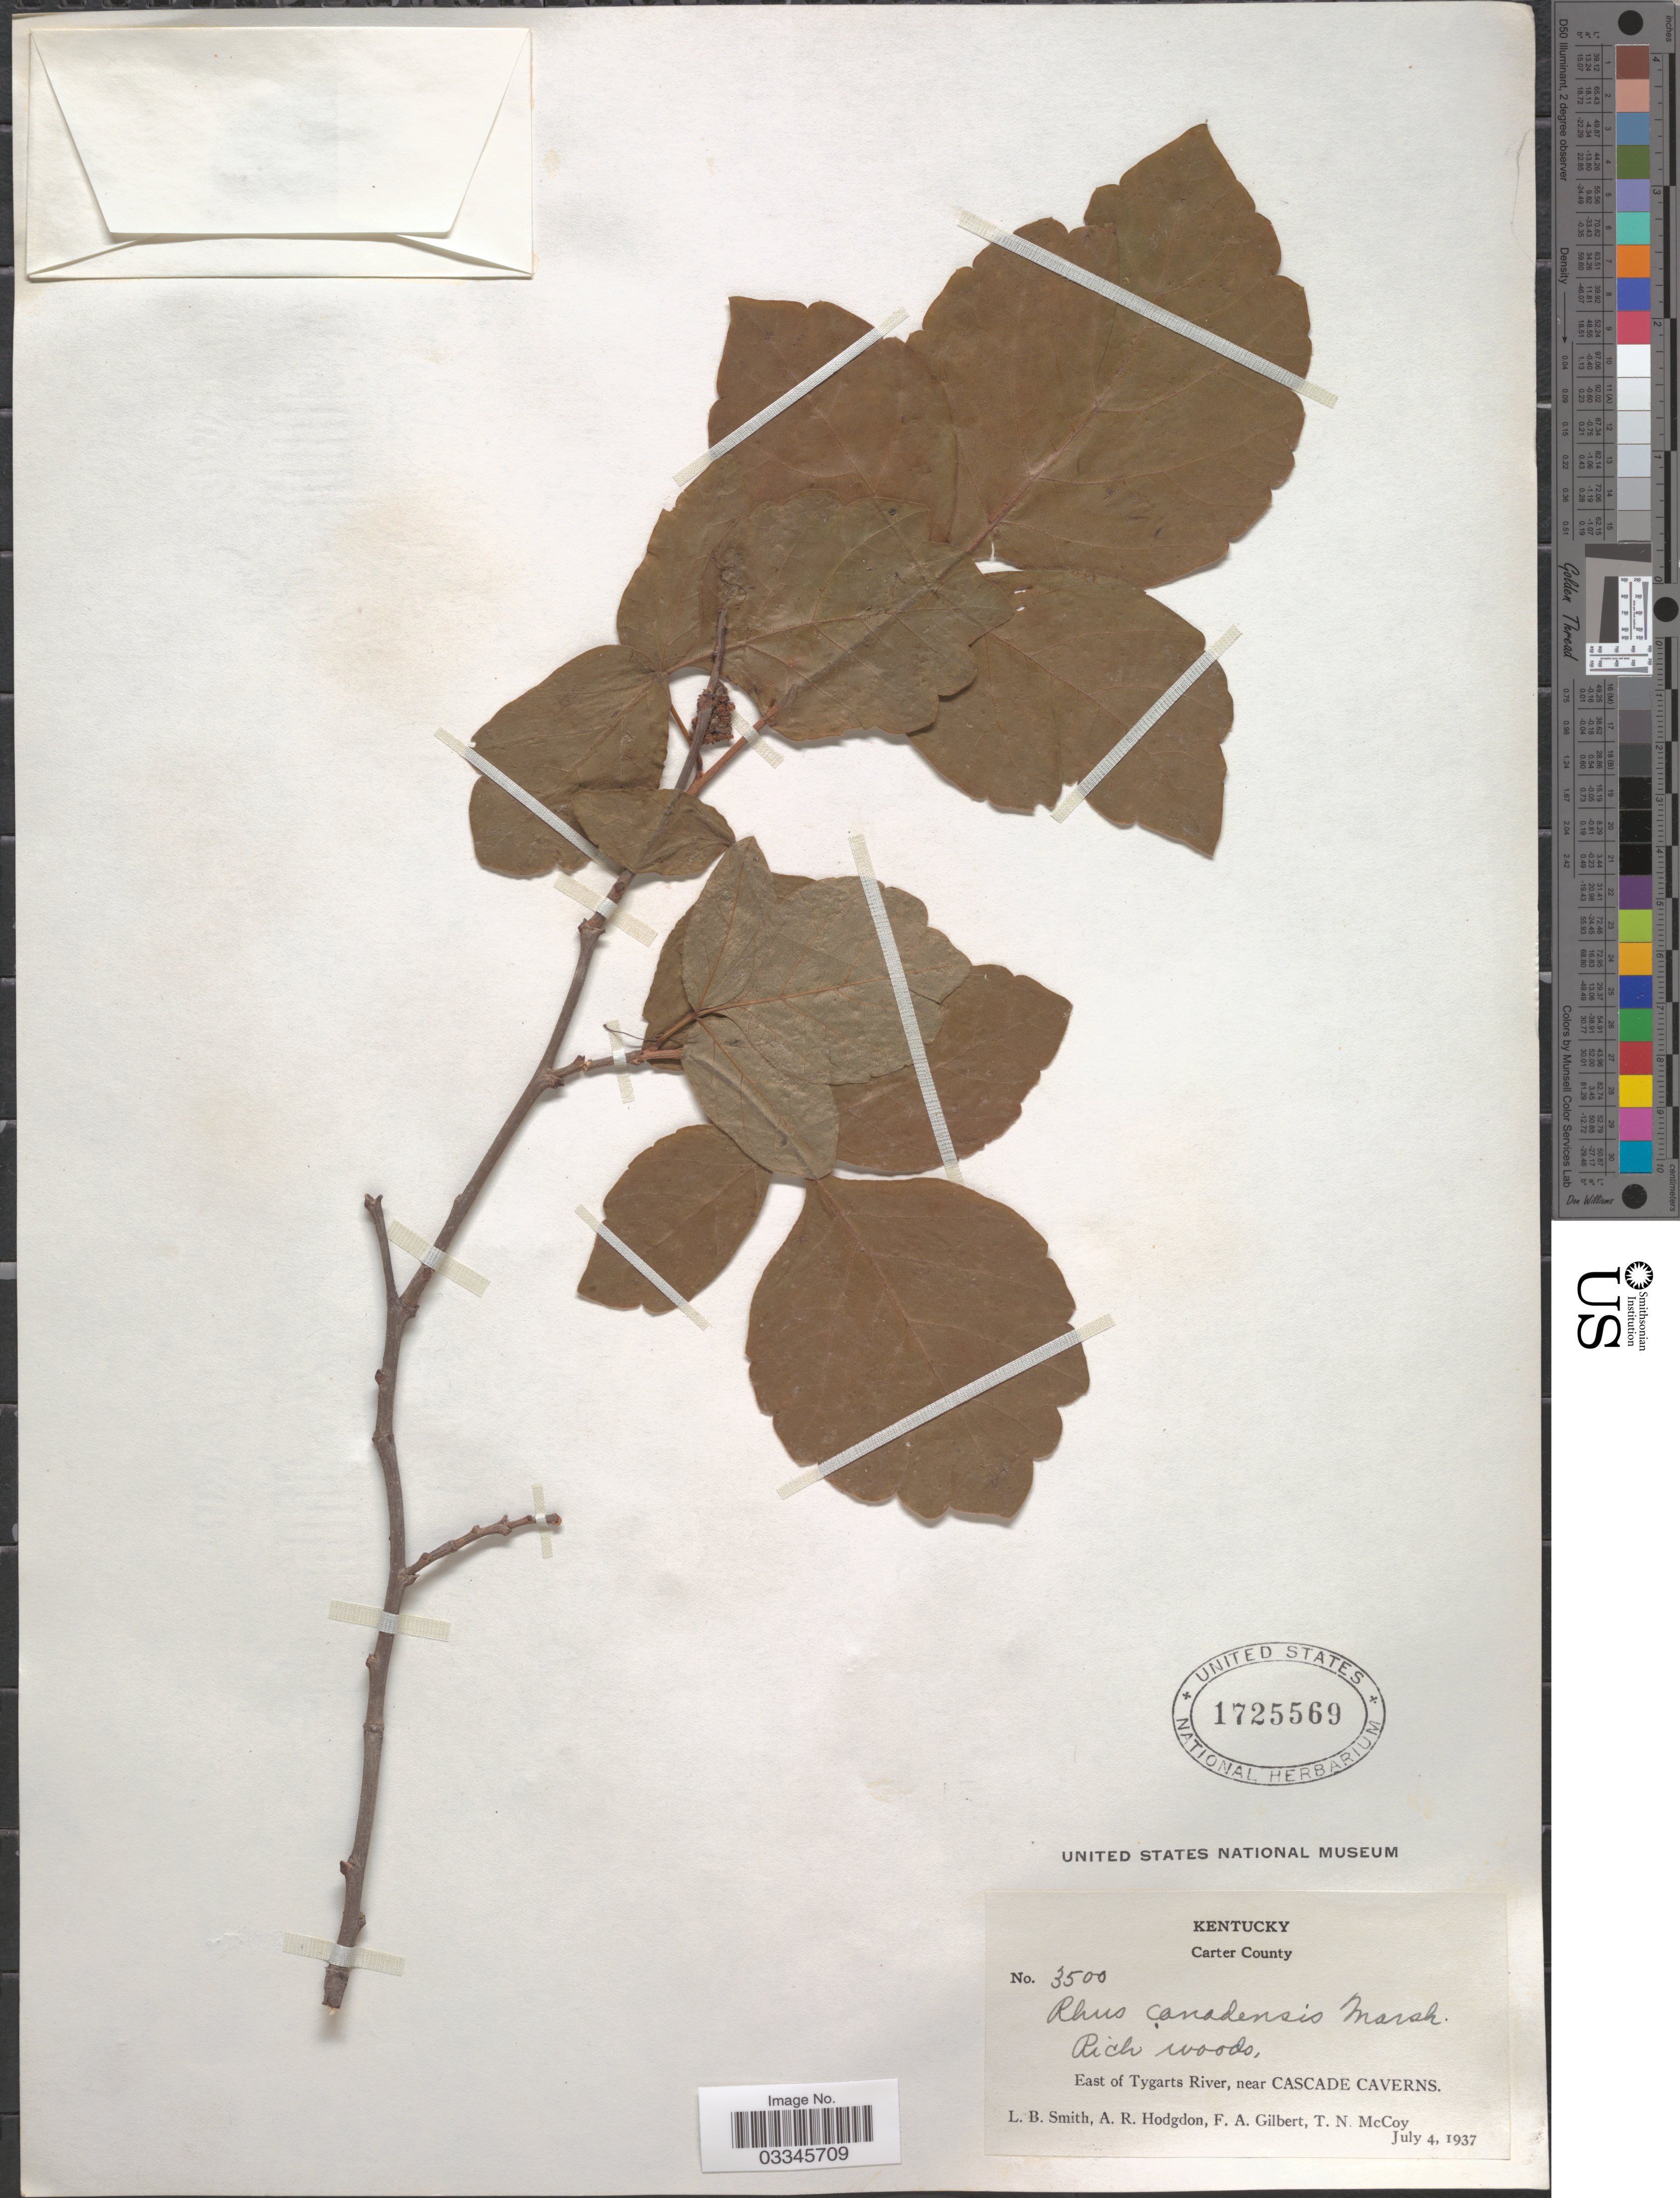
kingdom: Plantae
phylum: Tracheophyta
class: Magnoliopsida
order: Sapindales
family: Anacardiaceae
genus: Rhus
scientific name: Rhus canadensis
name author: Marshall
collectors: L. Smith, A. R. Hodgdon, F. A. Gilbert & T. N. McCoy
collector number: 3500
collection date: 1937-07-04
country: United States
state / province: Kentucky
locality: Carter County. East of Tygarts River, near Cascade Caverns.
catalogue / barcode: US 1725569